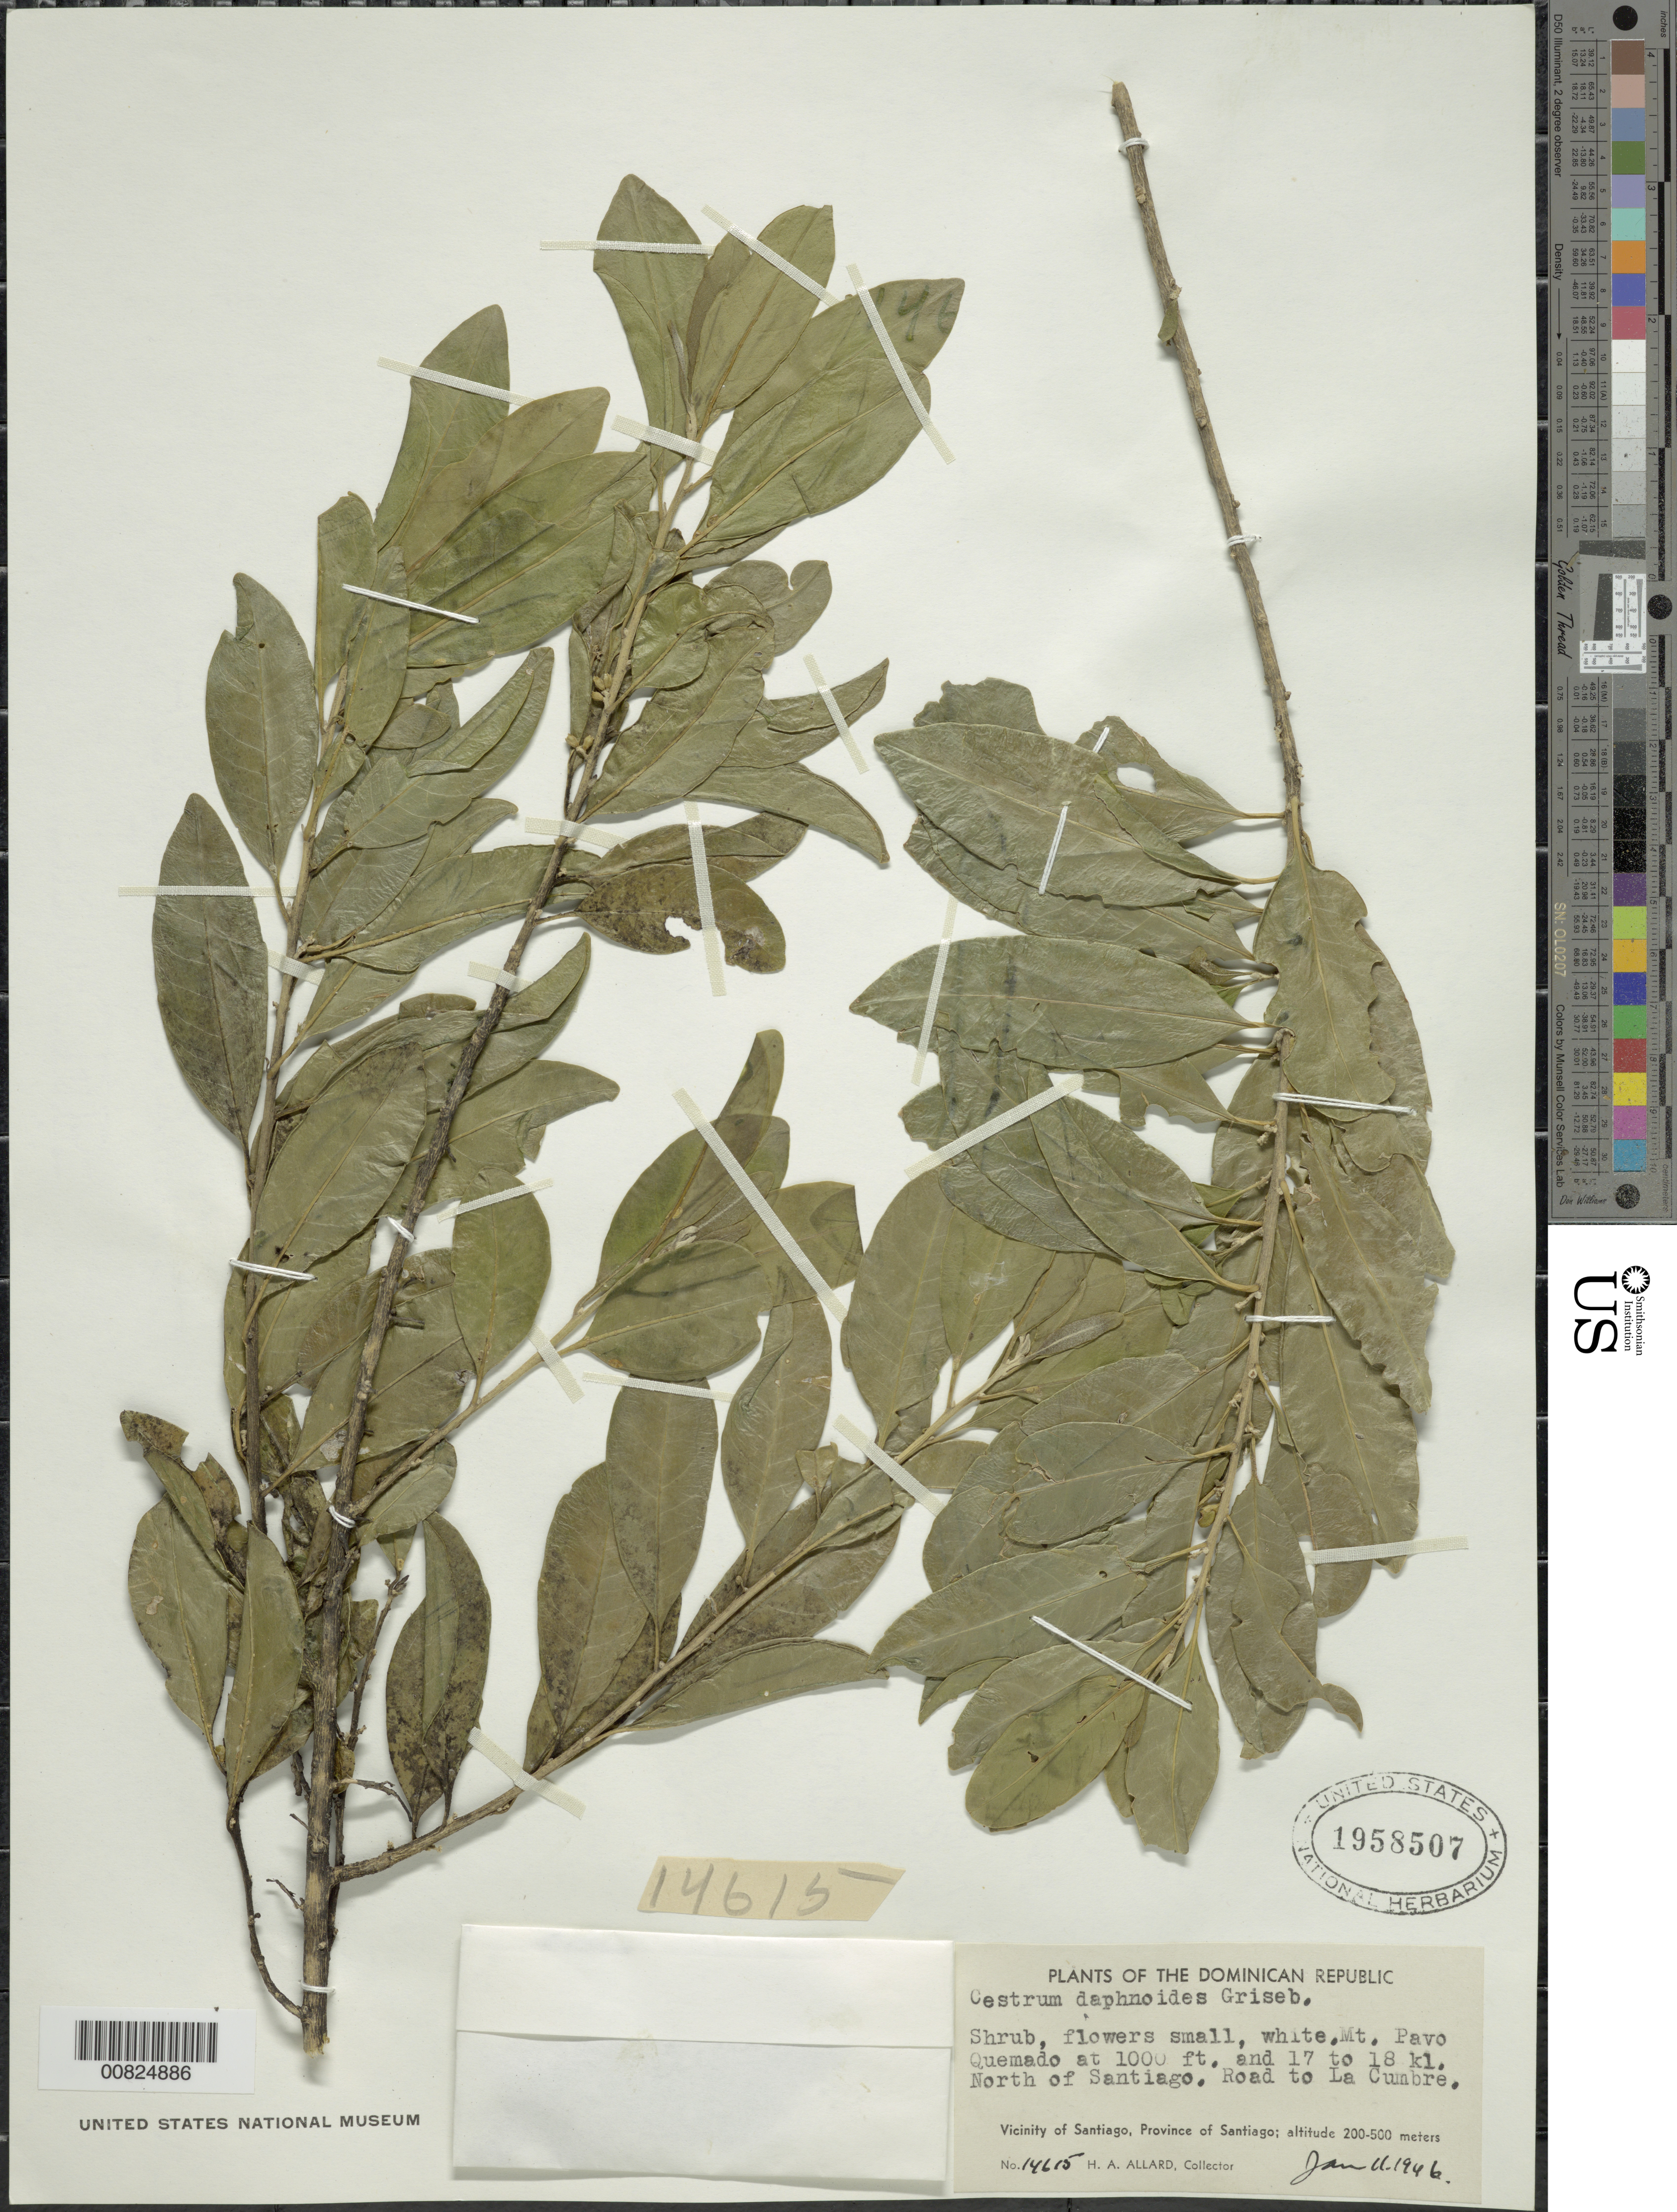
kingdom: Plantae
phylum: Tracheophyta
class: Magnoliopsida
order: Solanales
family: Solanaceae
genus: Cestrum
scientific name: Cestrum daphnoides var. laxiflorum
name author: O.E. Schulz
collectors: H. A. Allard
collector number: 14615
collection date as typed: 11 Jan 1946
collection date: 1946-01-11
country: Dominican Republic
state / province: Santiago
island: Hispaniola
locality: Vicinity of Santiago, Mt. Pavo Quemado, 17 to 18 kl. N of Santiago. Road to Cumbre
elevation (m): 305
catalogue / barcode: US 1958507